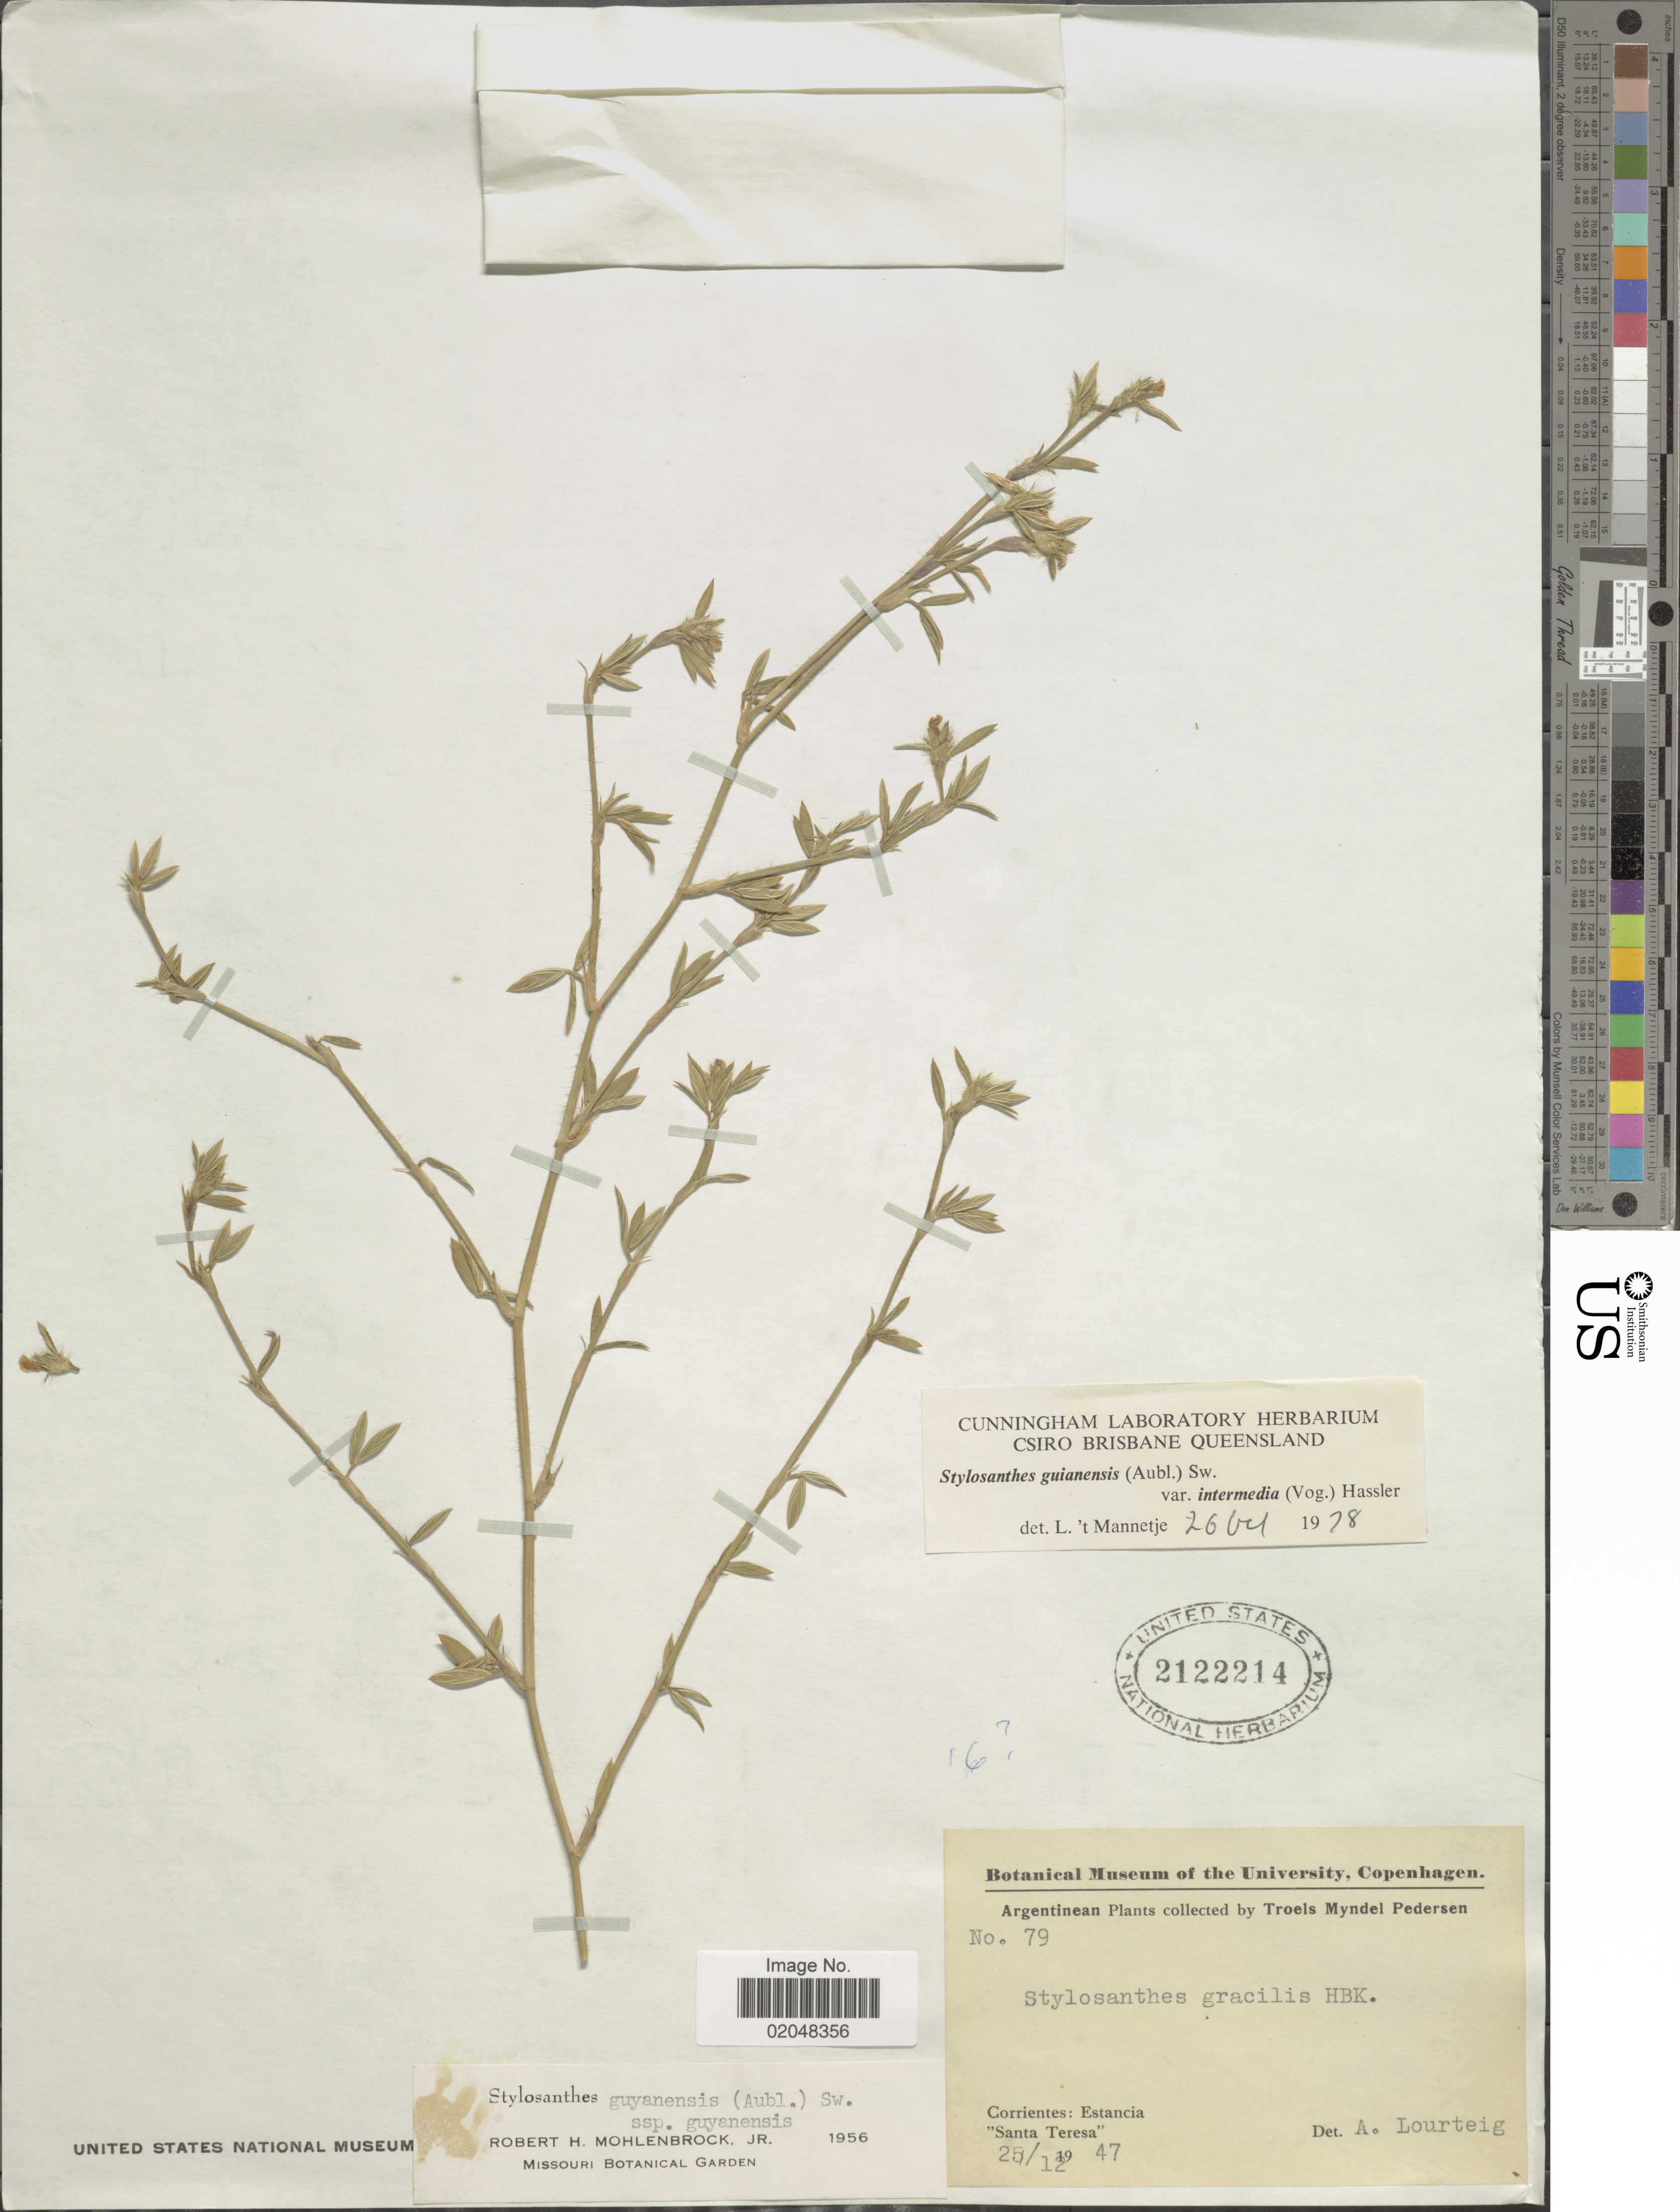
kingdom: Plantae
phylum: Tracheophyta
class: Magnoliopsida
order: Fabales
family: Fabaceae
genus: Stylosanthes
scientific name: Stylosanthes guianensis var. intermedia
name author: (Vogel) Hassl.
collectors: T. Pederson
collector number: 79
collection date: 1947-12-25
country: Argentina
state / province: Corrientes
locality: Santa Teresa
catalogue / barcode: US 2122214